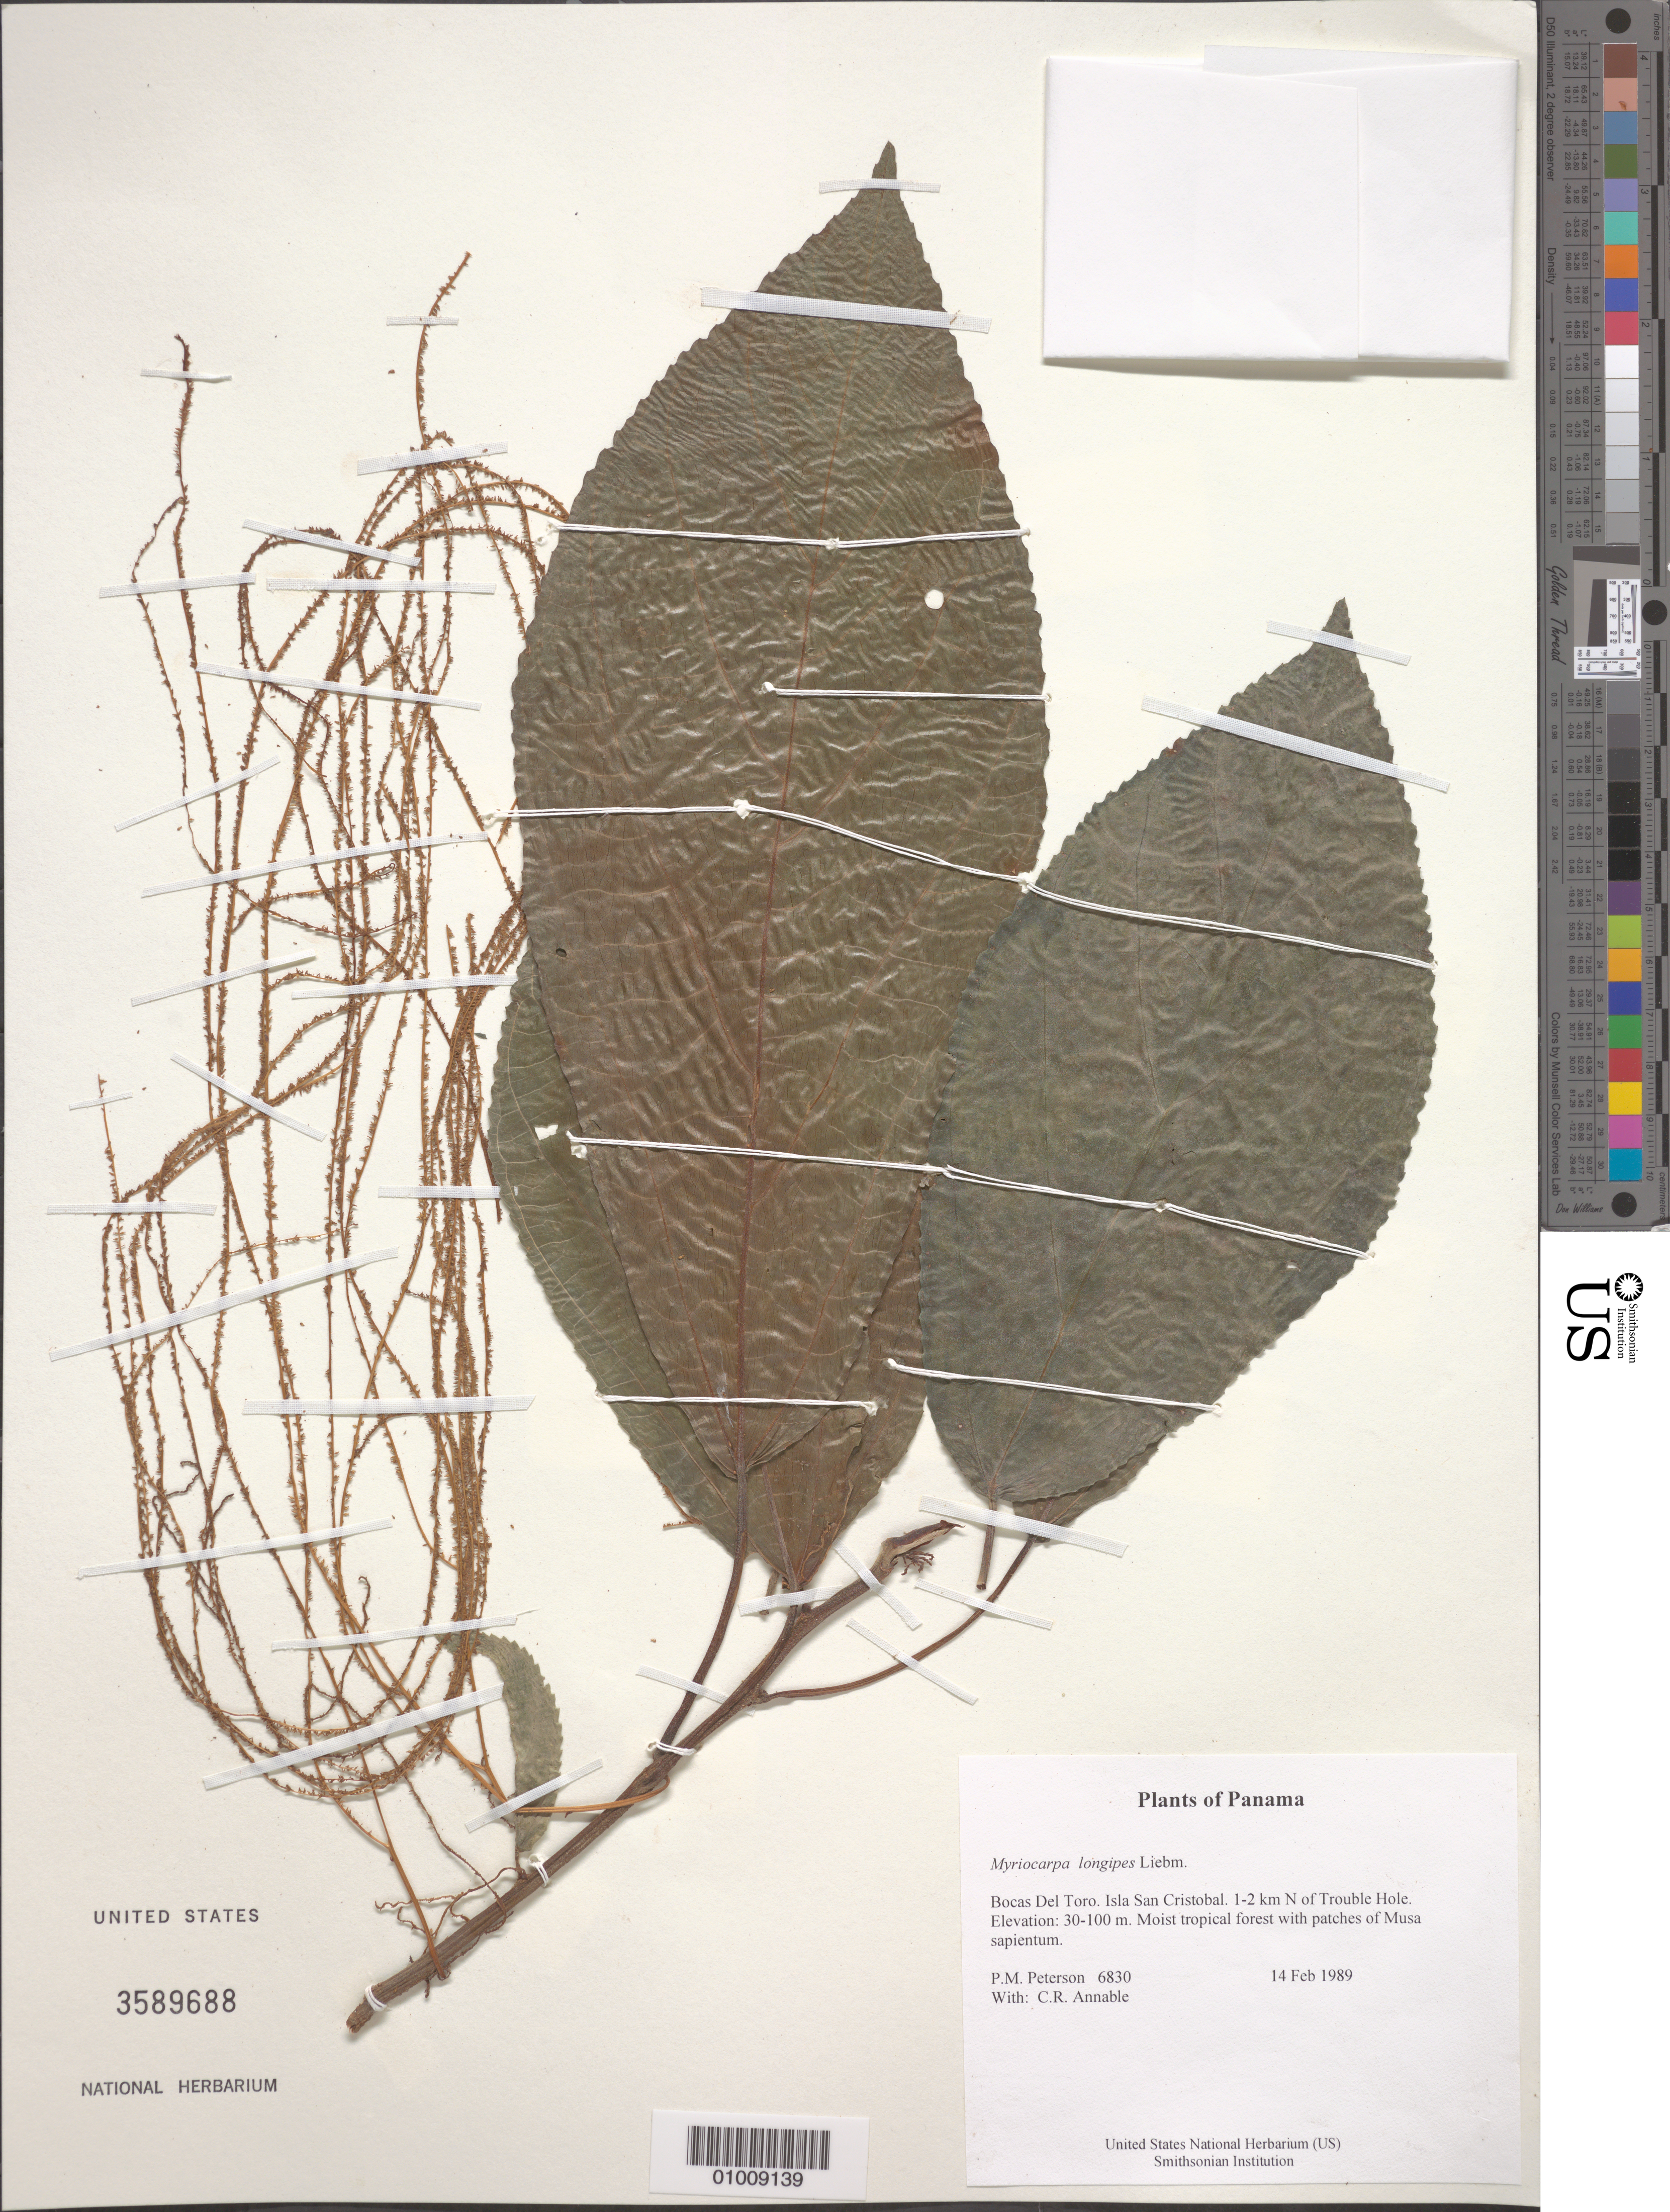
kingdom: Plantae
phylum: Tracheophyta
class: Magnoliopsida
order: Rosales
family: Urticaceae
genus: Myriocarpa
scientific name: Myriocarpa longipes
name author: Liebm.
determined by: Liesner, R. L.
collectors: P. M. Peterson & C. R. Annable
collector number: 06830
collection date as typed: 14 Feb 1989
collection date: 1989-02-14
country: Panama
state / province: Bocas del Toro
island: San Cristobal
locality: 1-2 km N of Trouble Hole.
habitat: Moist tropical forest with patches of Musa sapientum.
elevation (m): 30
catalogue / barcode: US 3589688